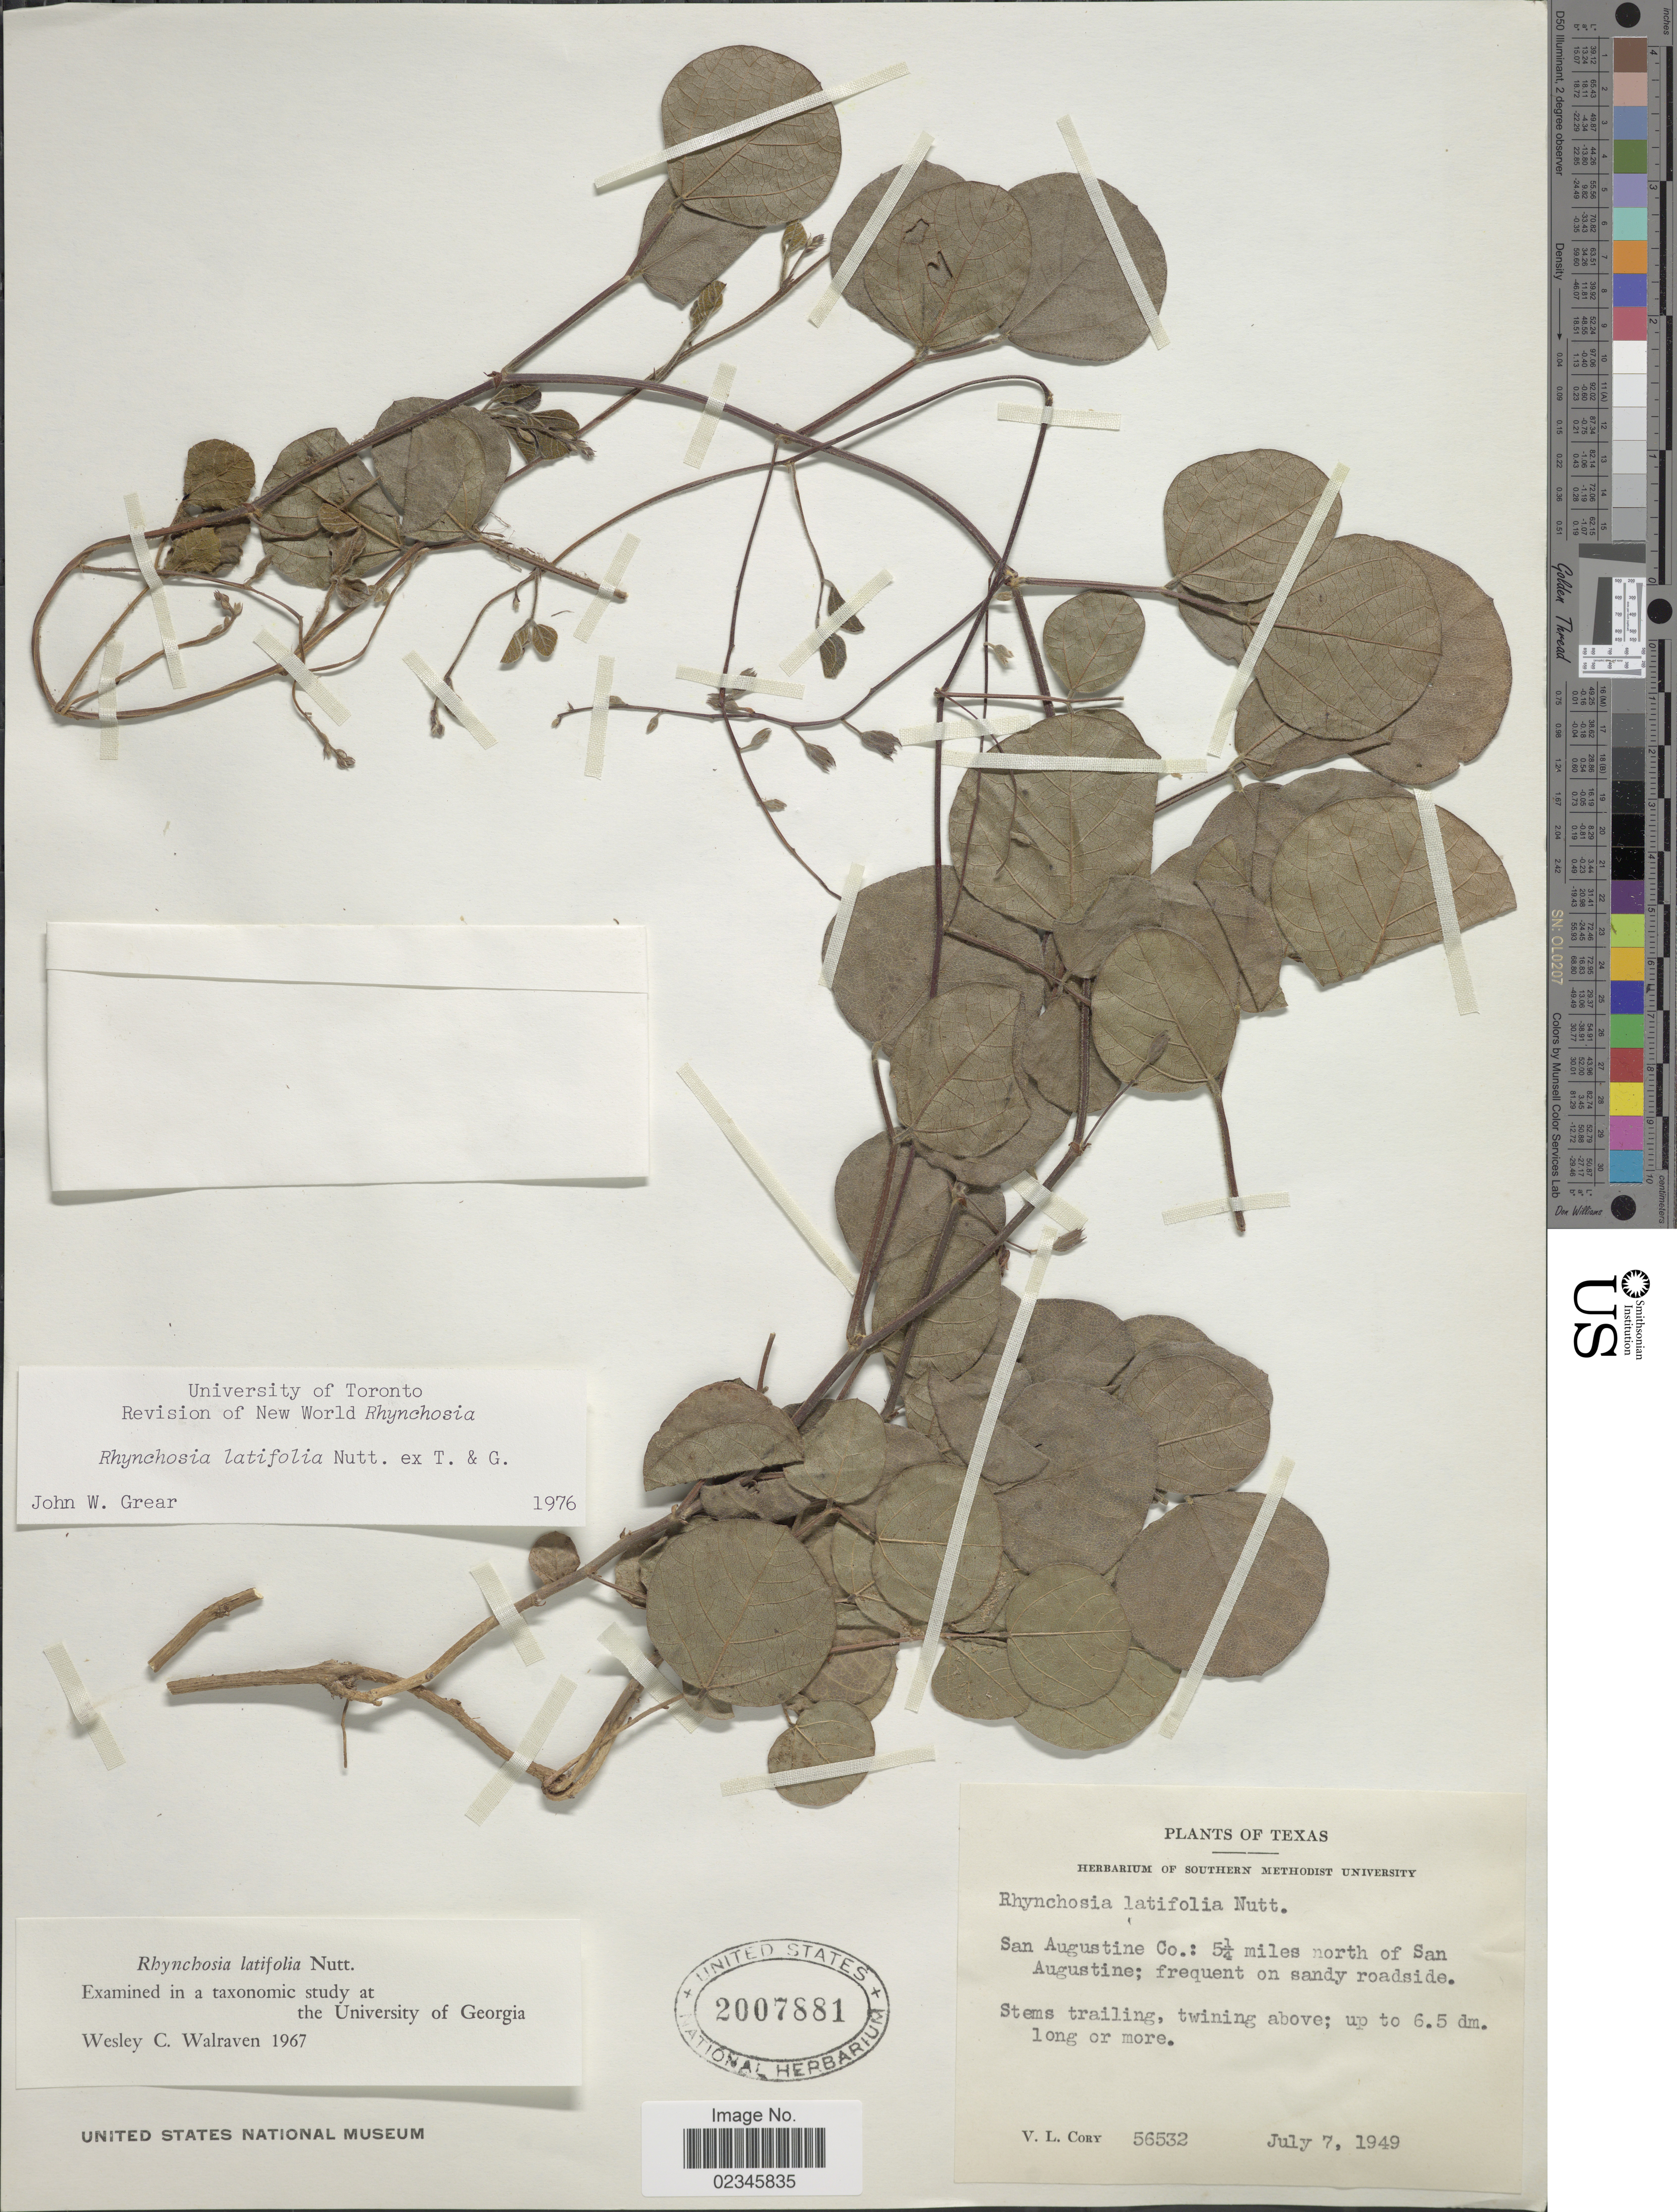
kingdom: Plantae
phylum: Tracheophyta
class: Magnoliopsida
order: Fabales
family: Fabaceae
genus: Rhynchosia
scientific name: Rhynchosia latifolia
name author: Nutt. ex Torr. & A. Gray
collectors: V. Cory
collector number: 56532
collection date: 1949-07-07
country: United States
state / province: Texas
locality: San Augustine Co.: 5 1/4 miles north of San Augustine; frequent on sandy roadside.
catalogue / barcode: US 2007881